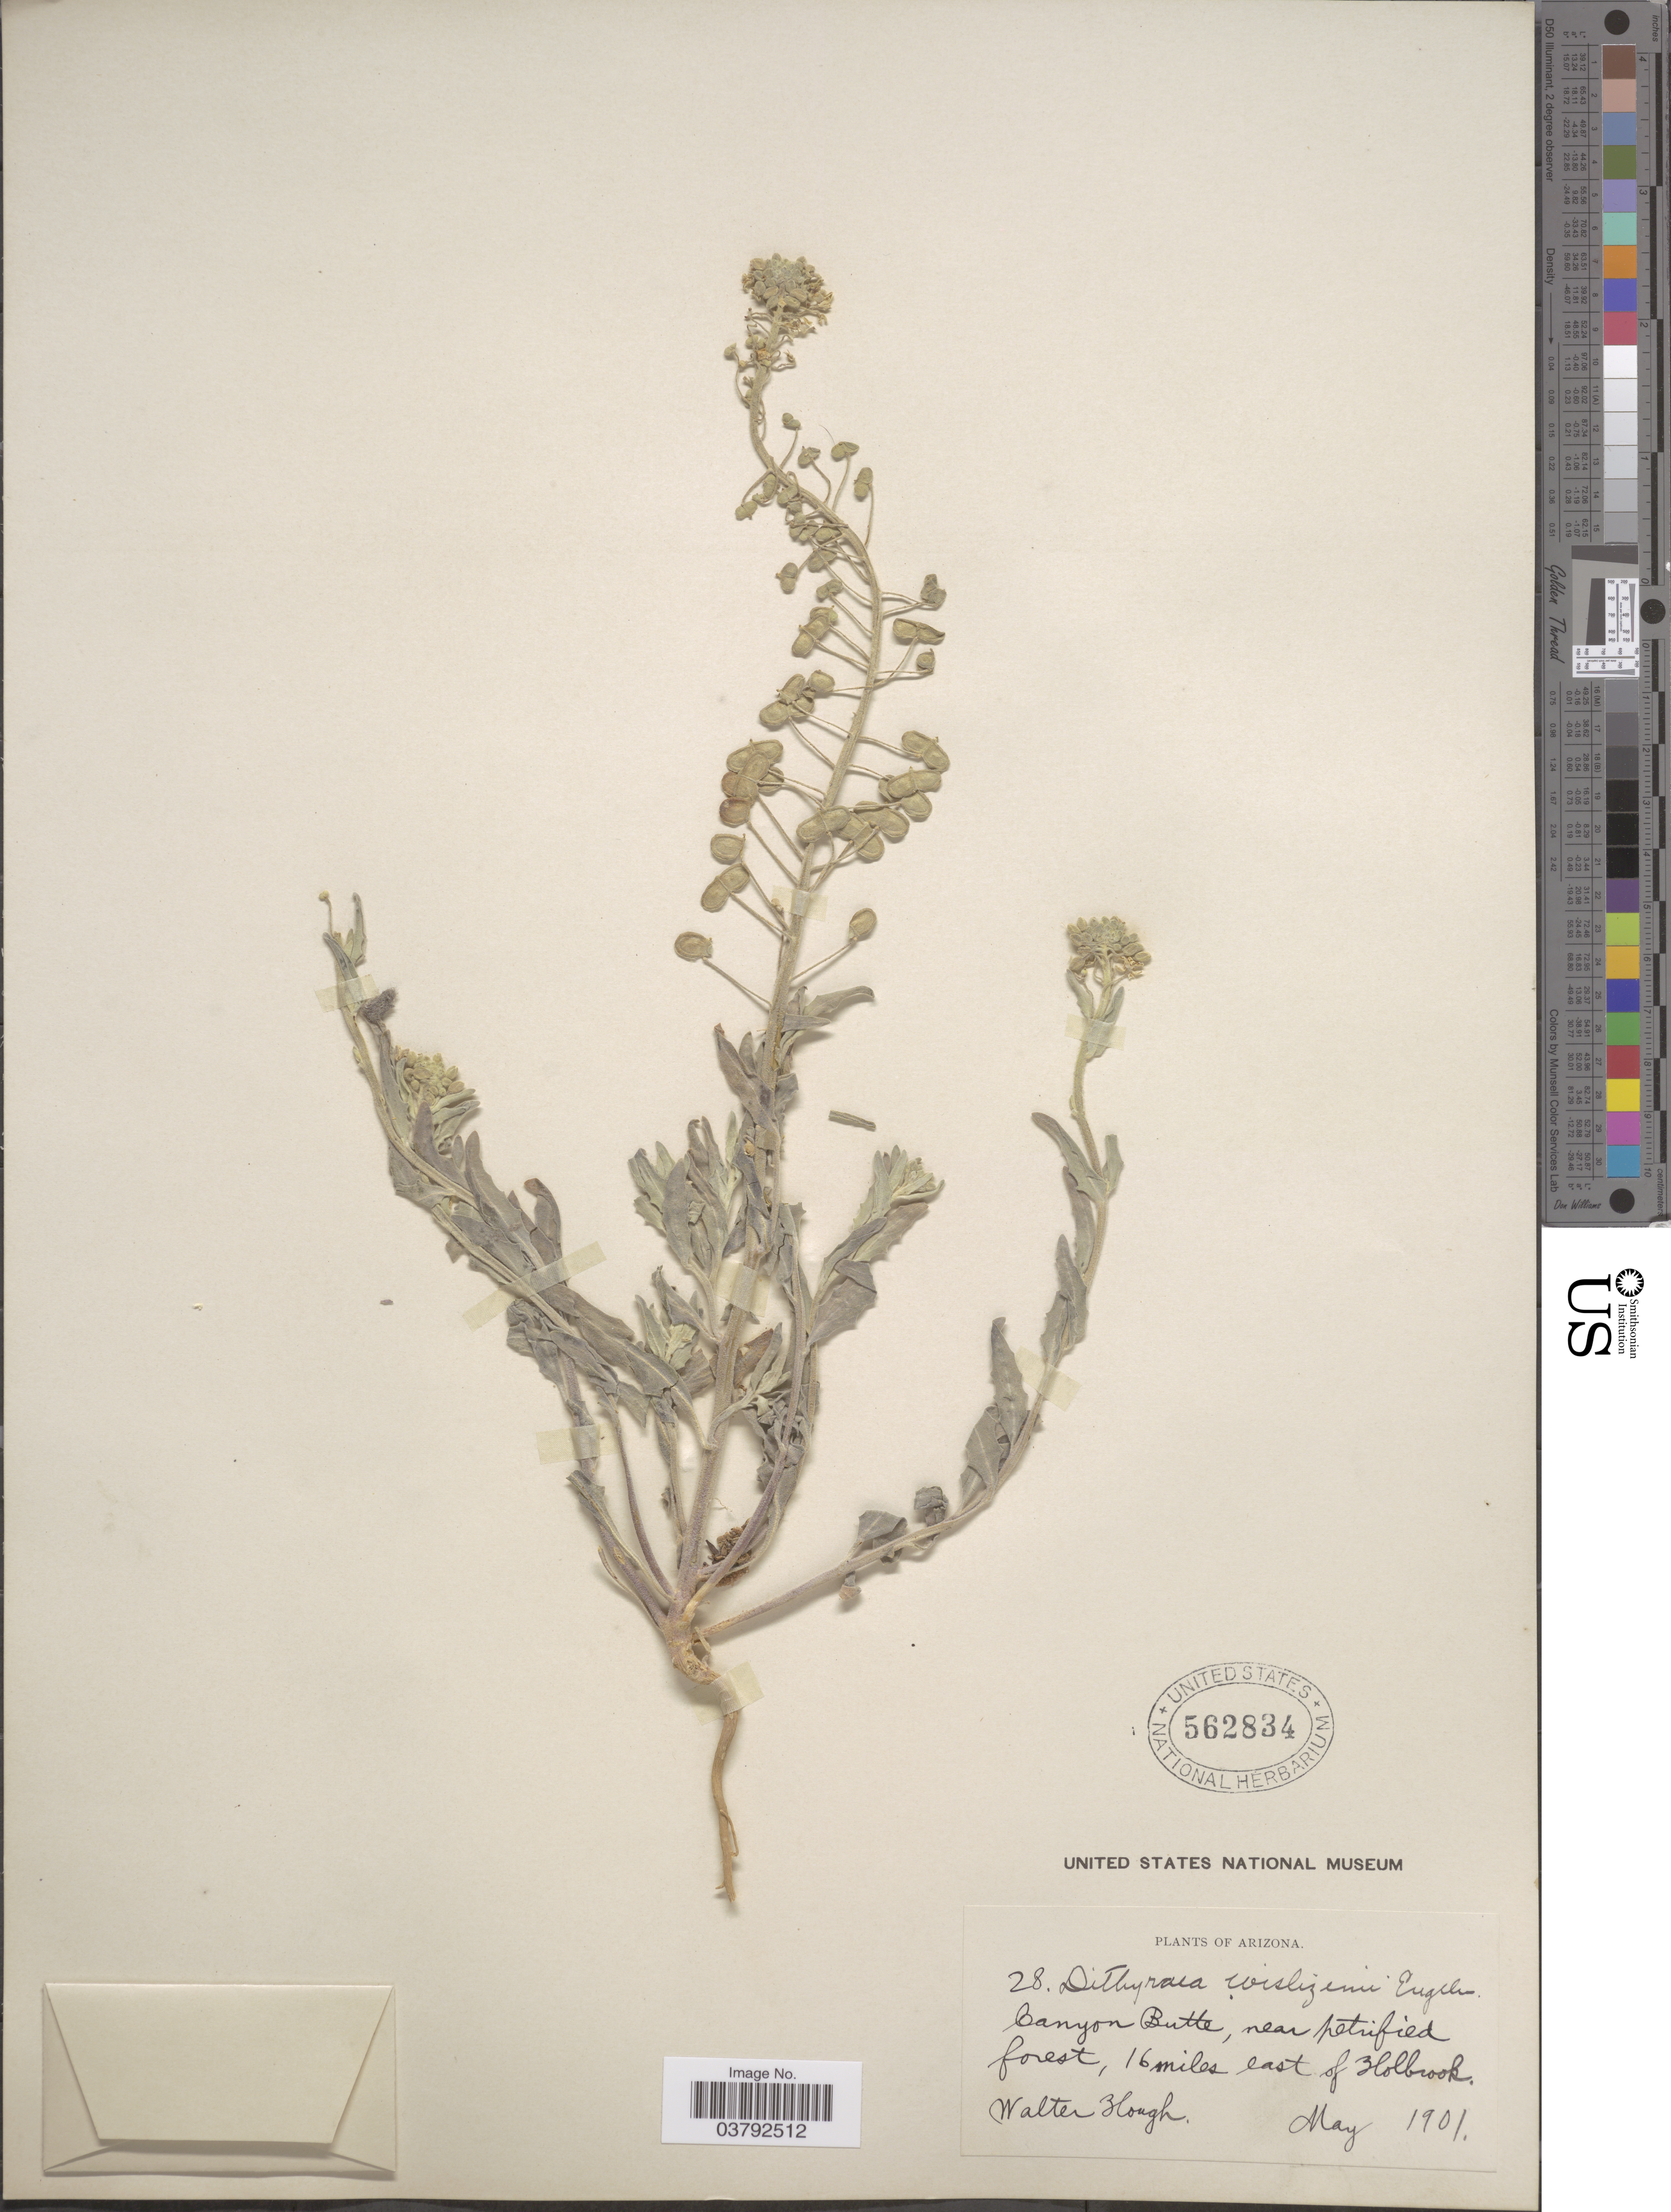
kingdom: Plantae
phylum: Tracheophyta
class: Magnoliopsida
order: Brassicales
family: Brassicaceae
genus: Dithyrea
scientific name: Dithyrea wislizeni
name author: Engelm.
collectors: W. Hough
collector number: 28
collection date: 1901-05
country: United States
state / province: Arizona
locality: Canyon Butte, near petrified forest, 16 miles east of Holbrook.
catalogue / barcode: US 562834